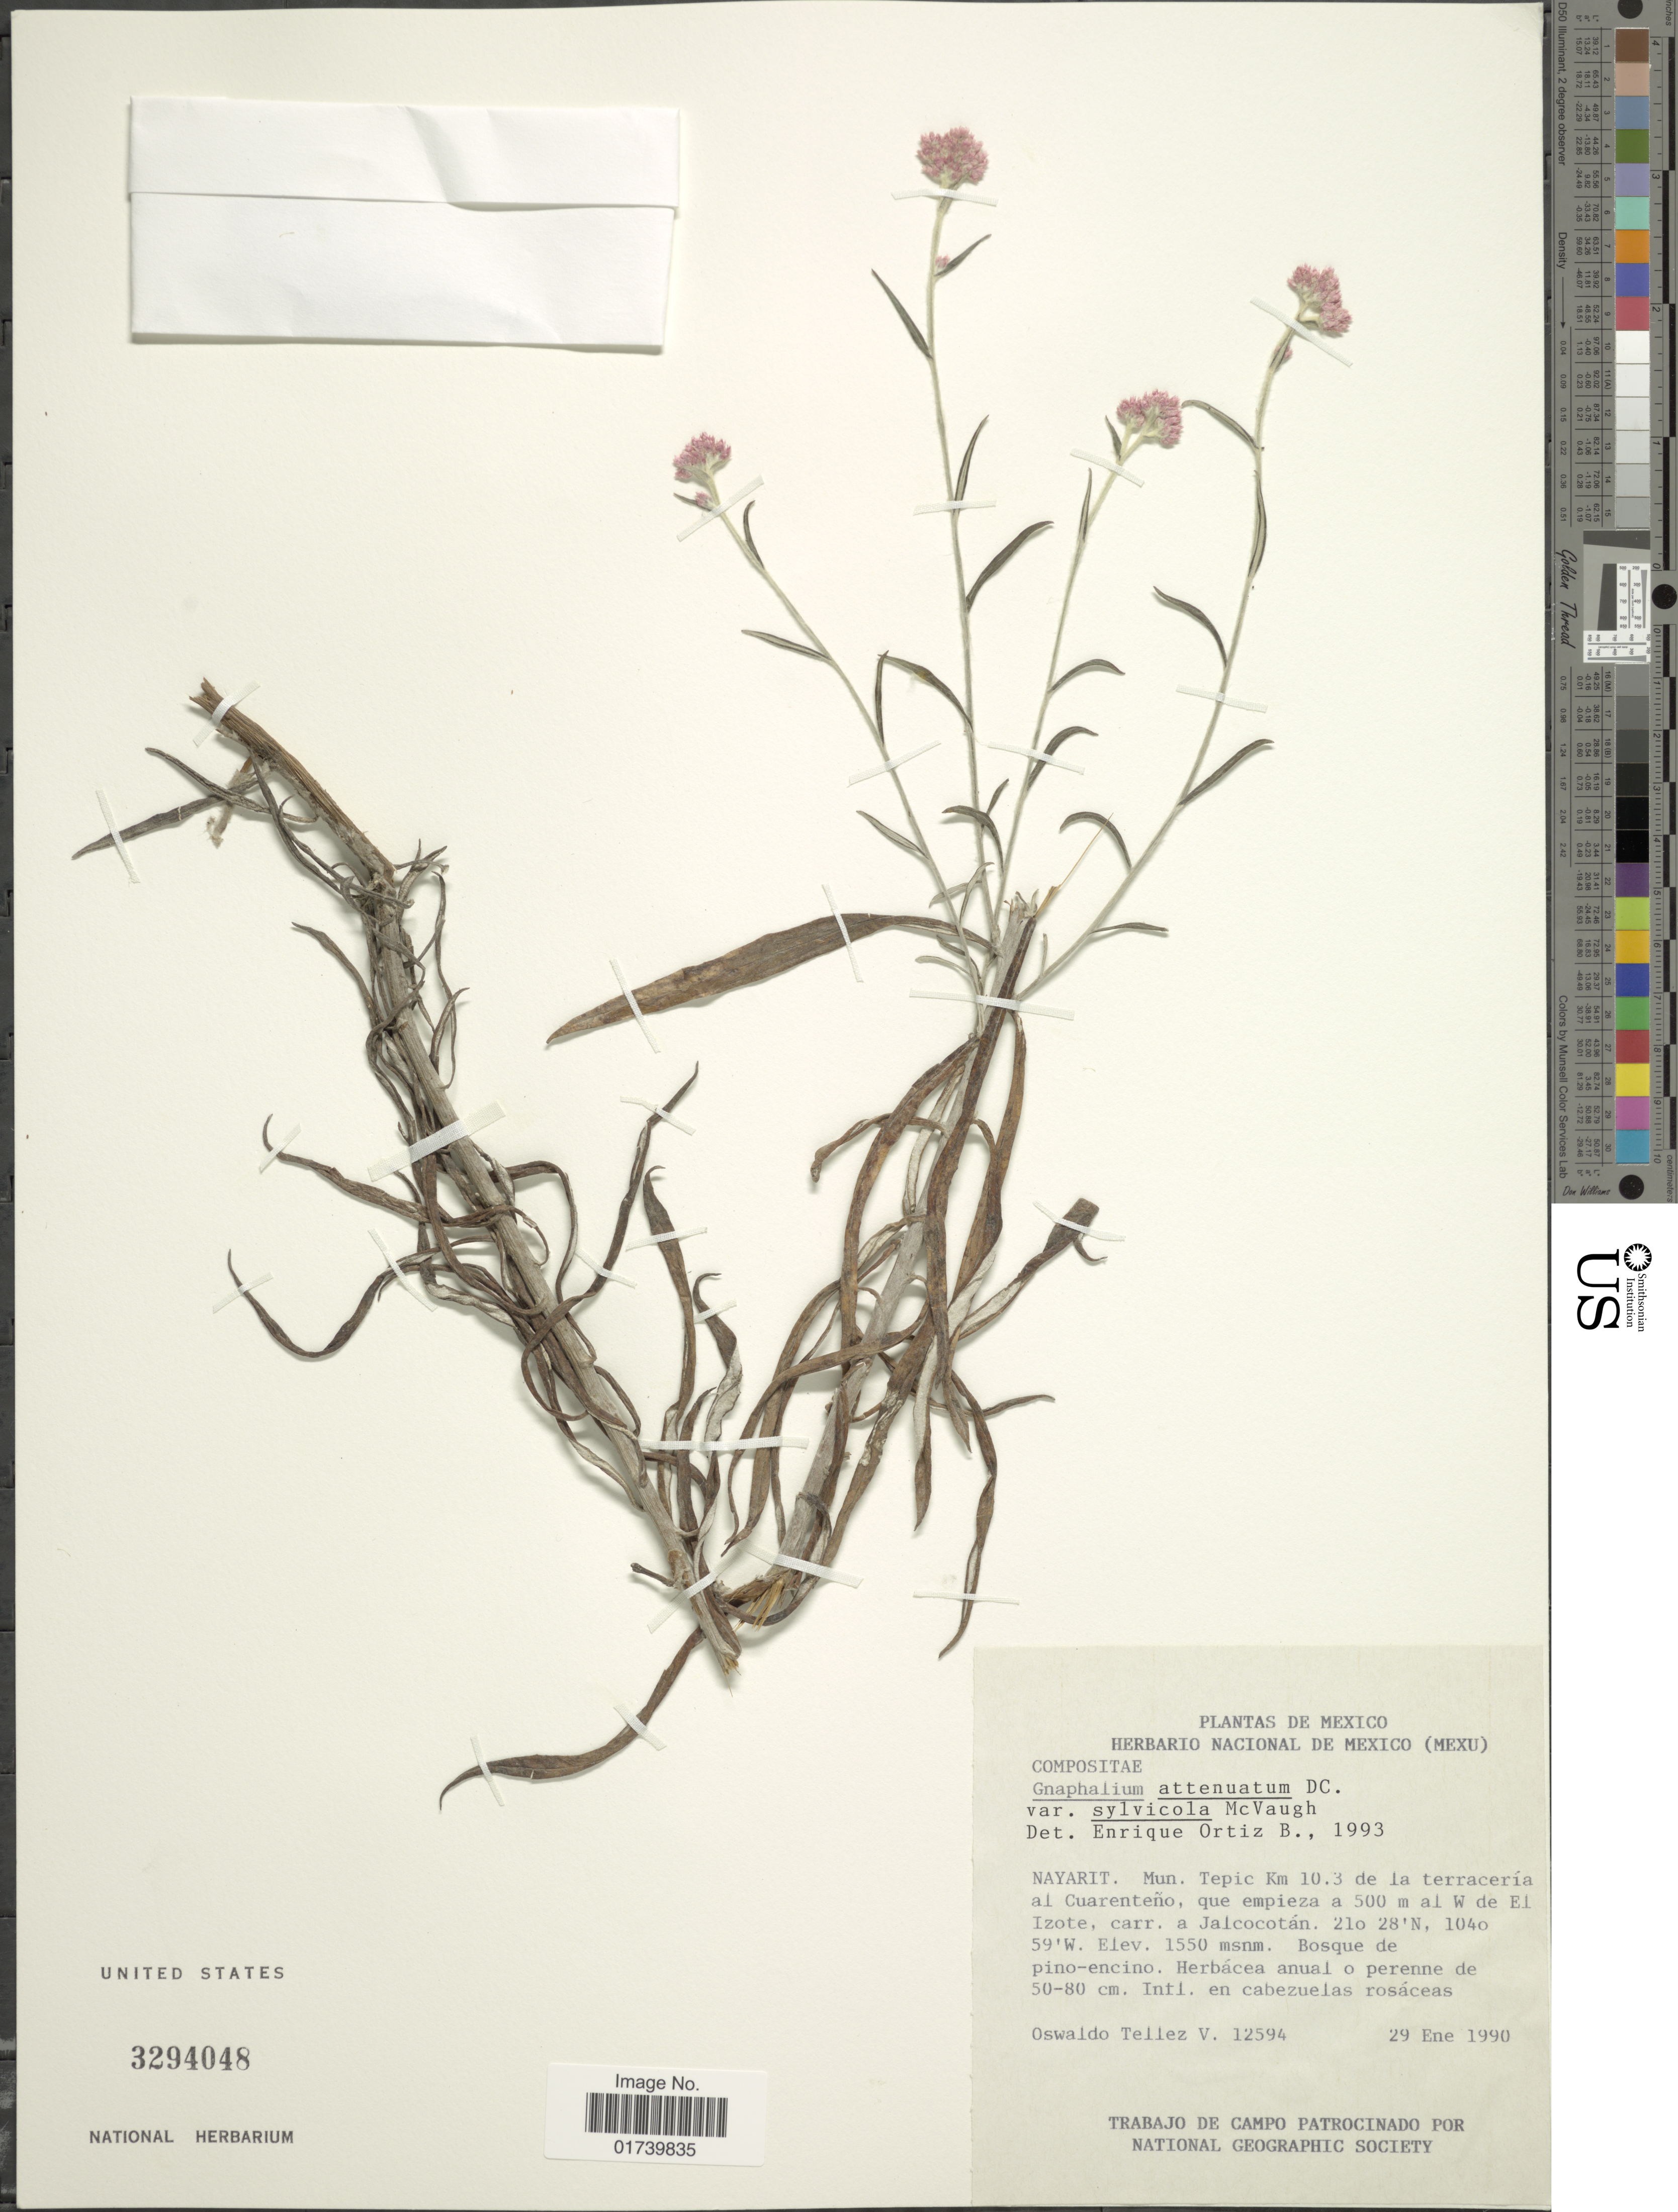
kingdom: Plantae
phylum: Tracheophyta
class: Magnoliopsida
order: Asterales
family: Asteraceae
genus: Pseudognaphalium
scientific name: Pseudognaphalium attenuatum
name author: (DC.) Anderb.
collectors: O. Téllez V.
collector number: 12594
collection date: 1990-01-29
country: Mexico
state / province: Nayarit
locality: Mun. Tepic Km 10.3 de la terraceria al Cuarenteno, que empieza a 500 m al W de El Izote, carr. a Jalcocotan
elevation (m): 1550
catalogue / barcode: US 3294048